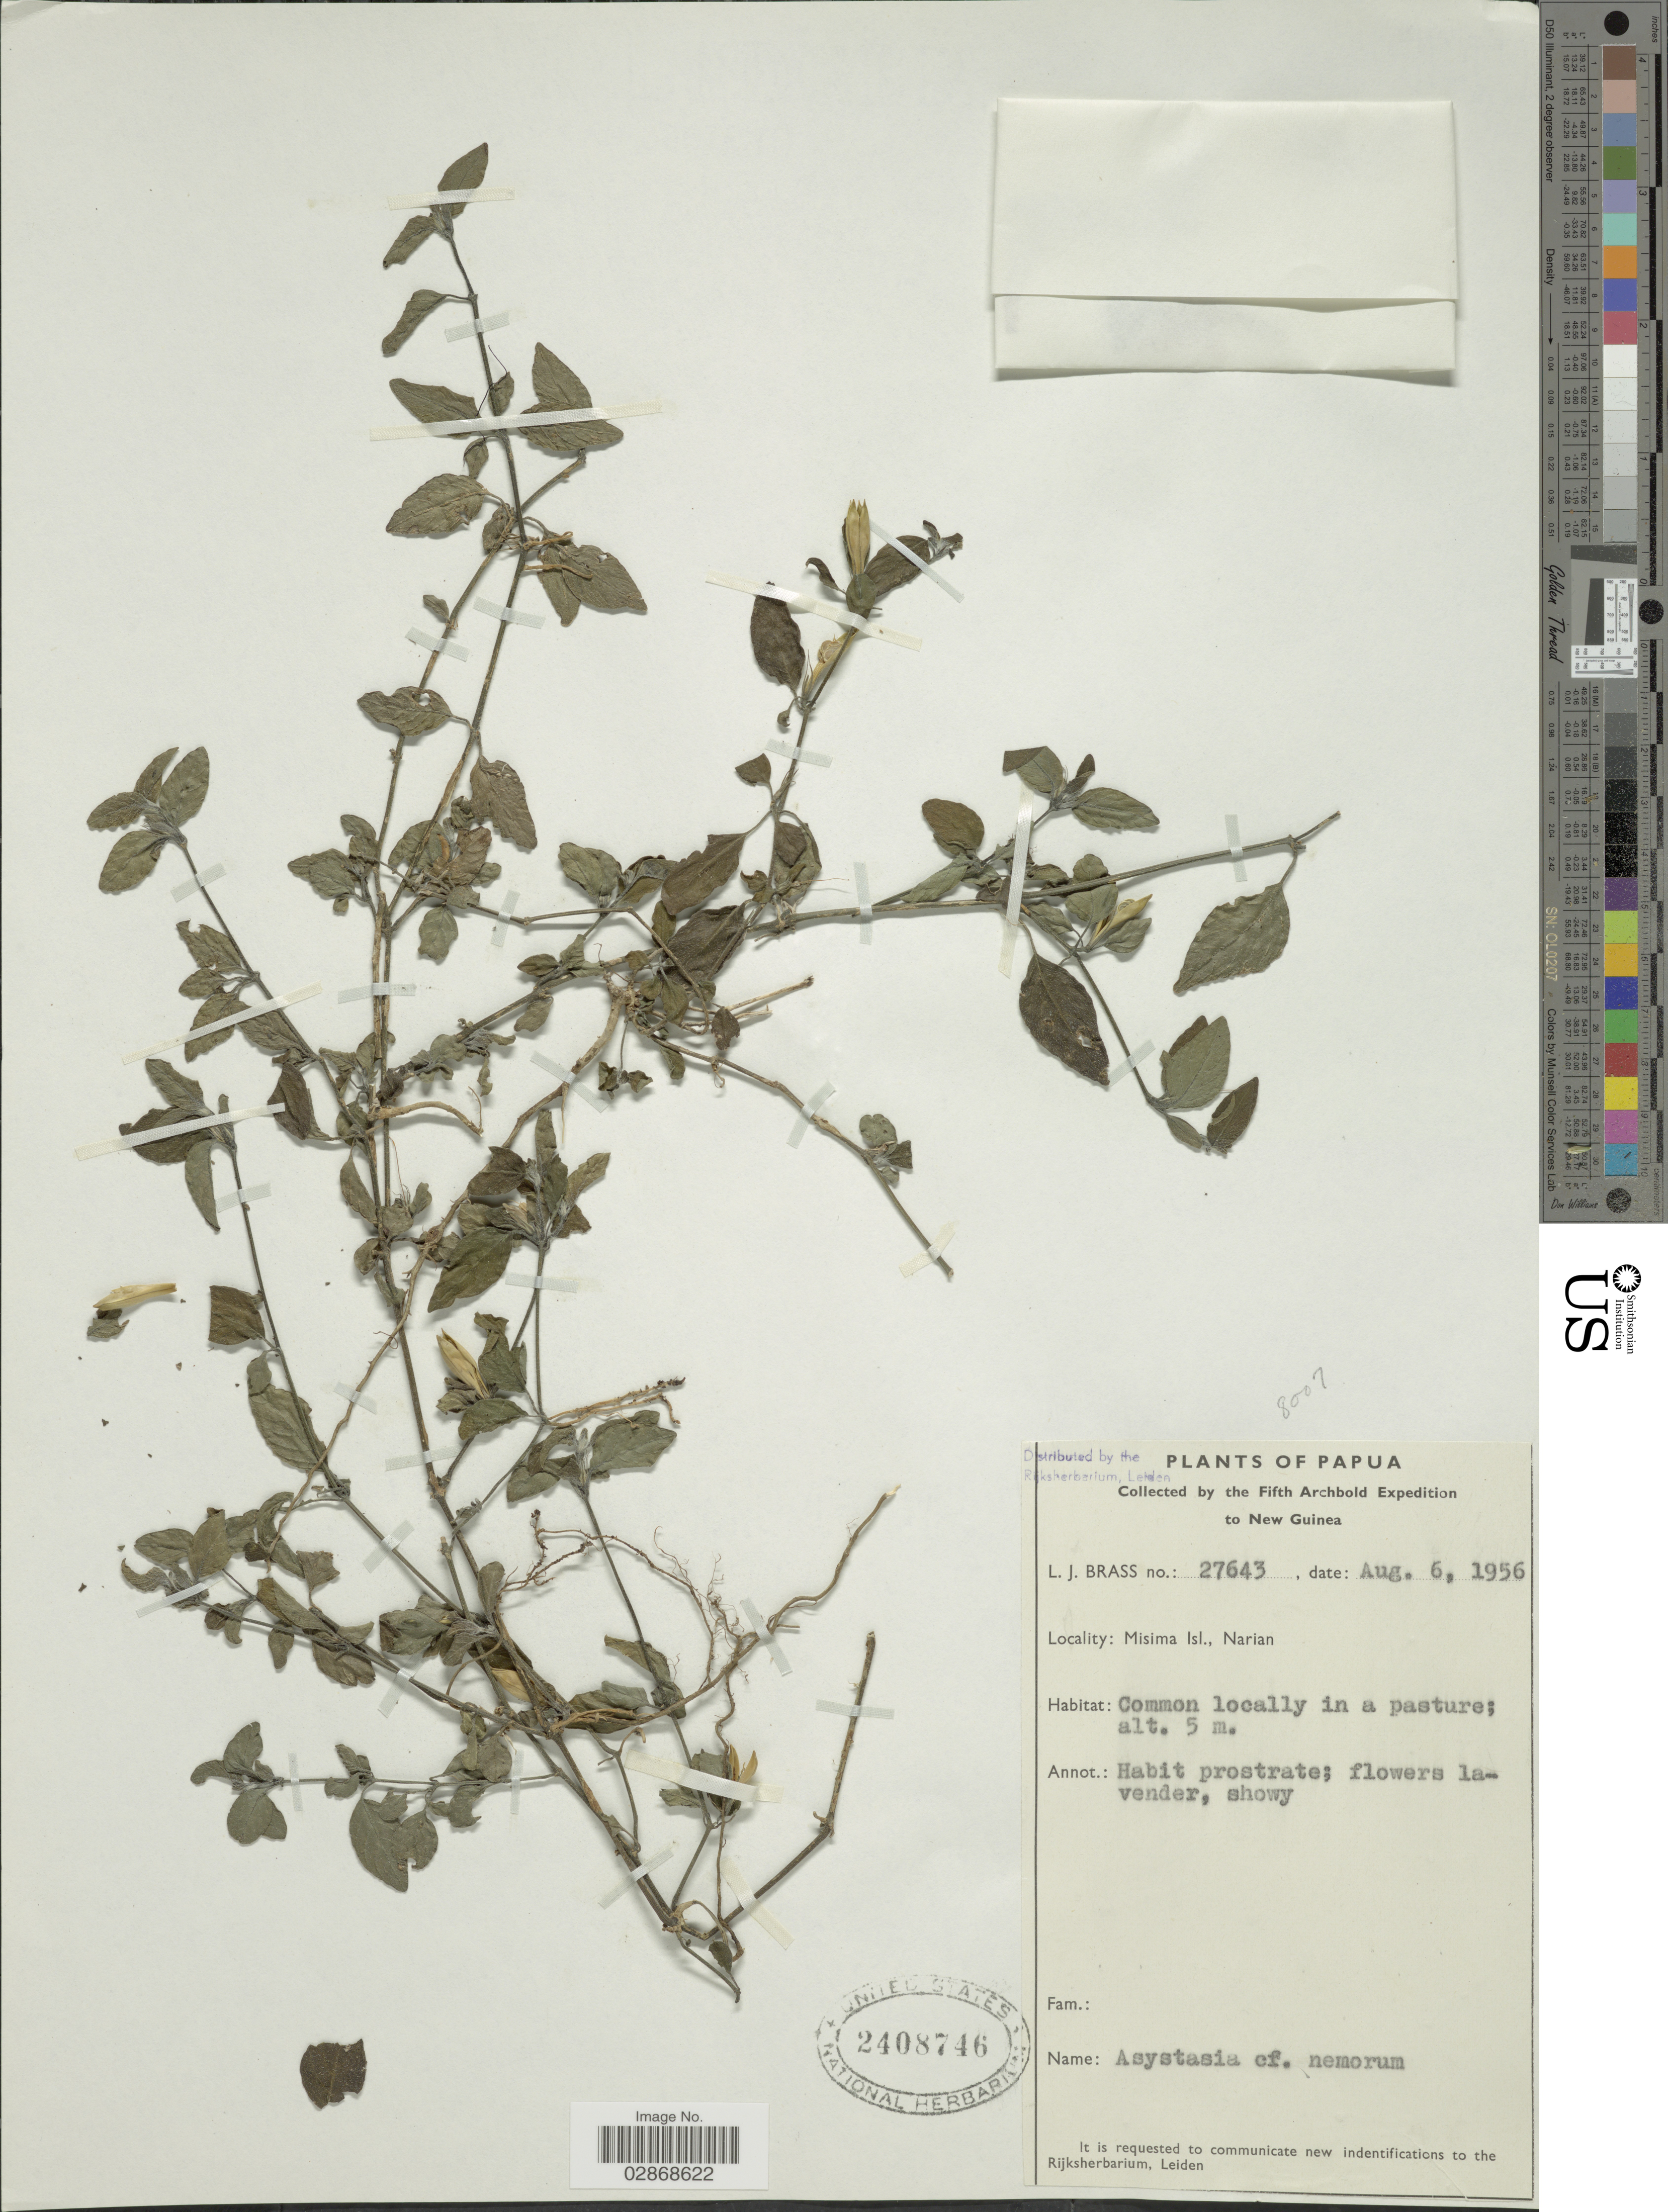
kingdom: Plantae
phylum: Tracheophyta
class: Magnoliopsida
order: Lamiales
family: Acanthaceae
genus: Asystasia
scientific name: Asystasia nemorum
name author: Nees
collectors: L. J. Brass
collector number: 27643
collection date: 1956-08-06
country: Papua New Guinea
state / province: Milne Bay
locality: Papua. New Guinea. Misima Isl., Narian.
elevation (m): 5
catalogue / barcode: US 2408746